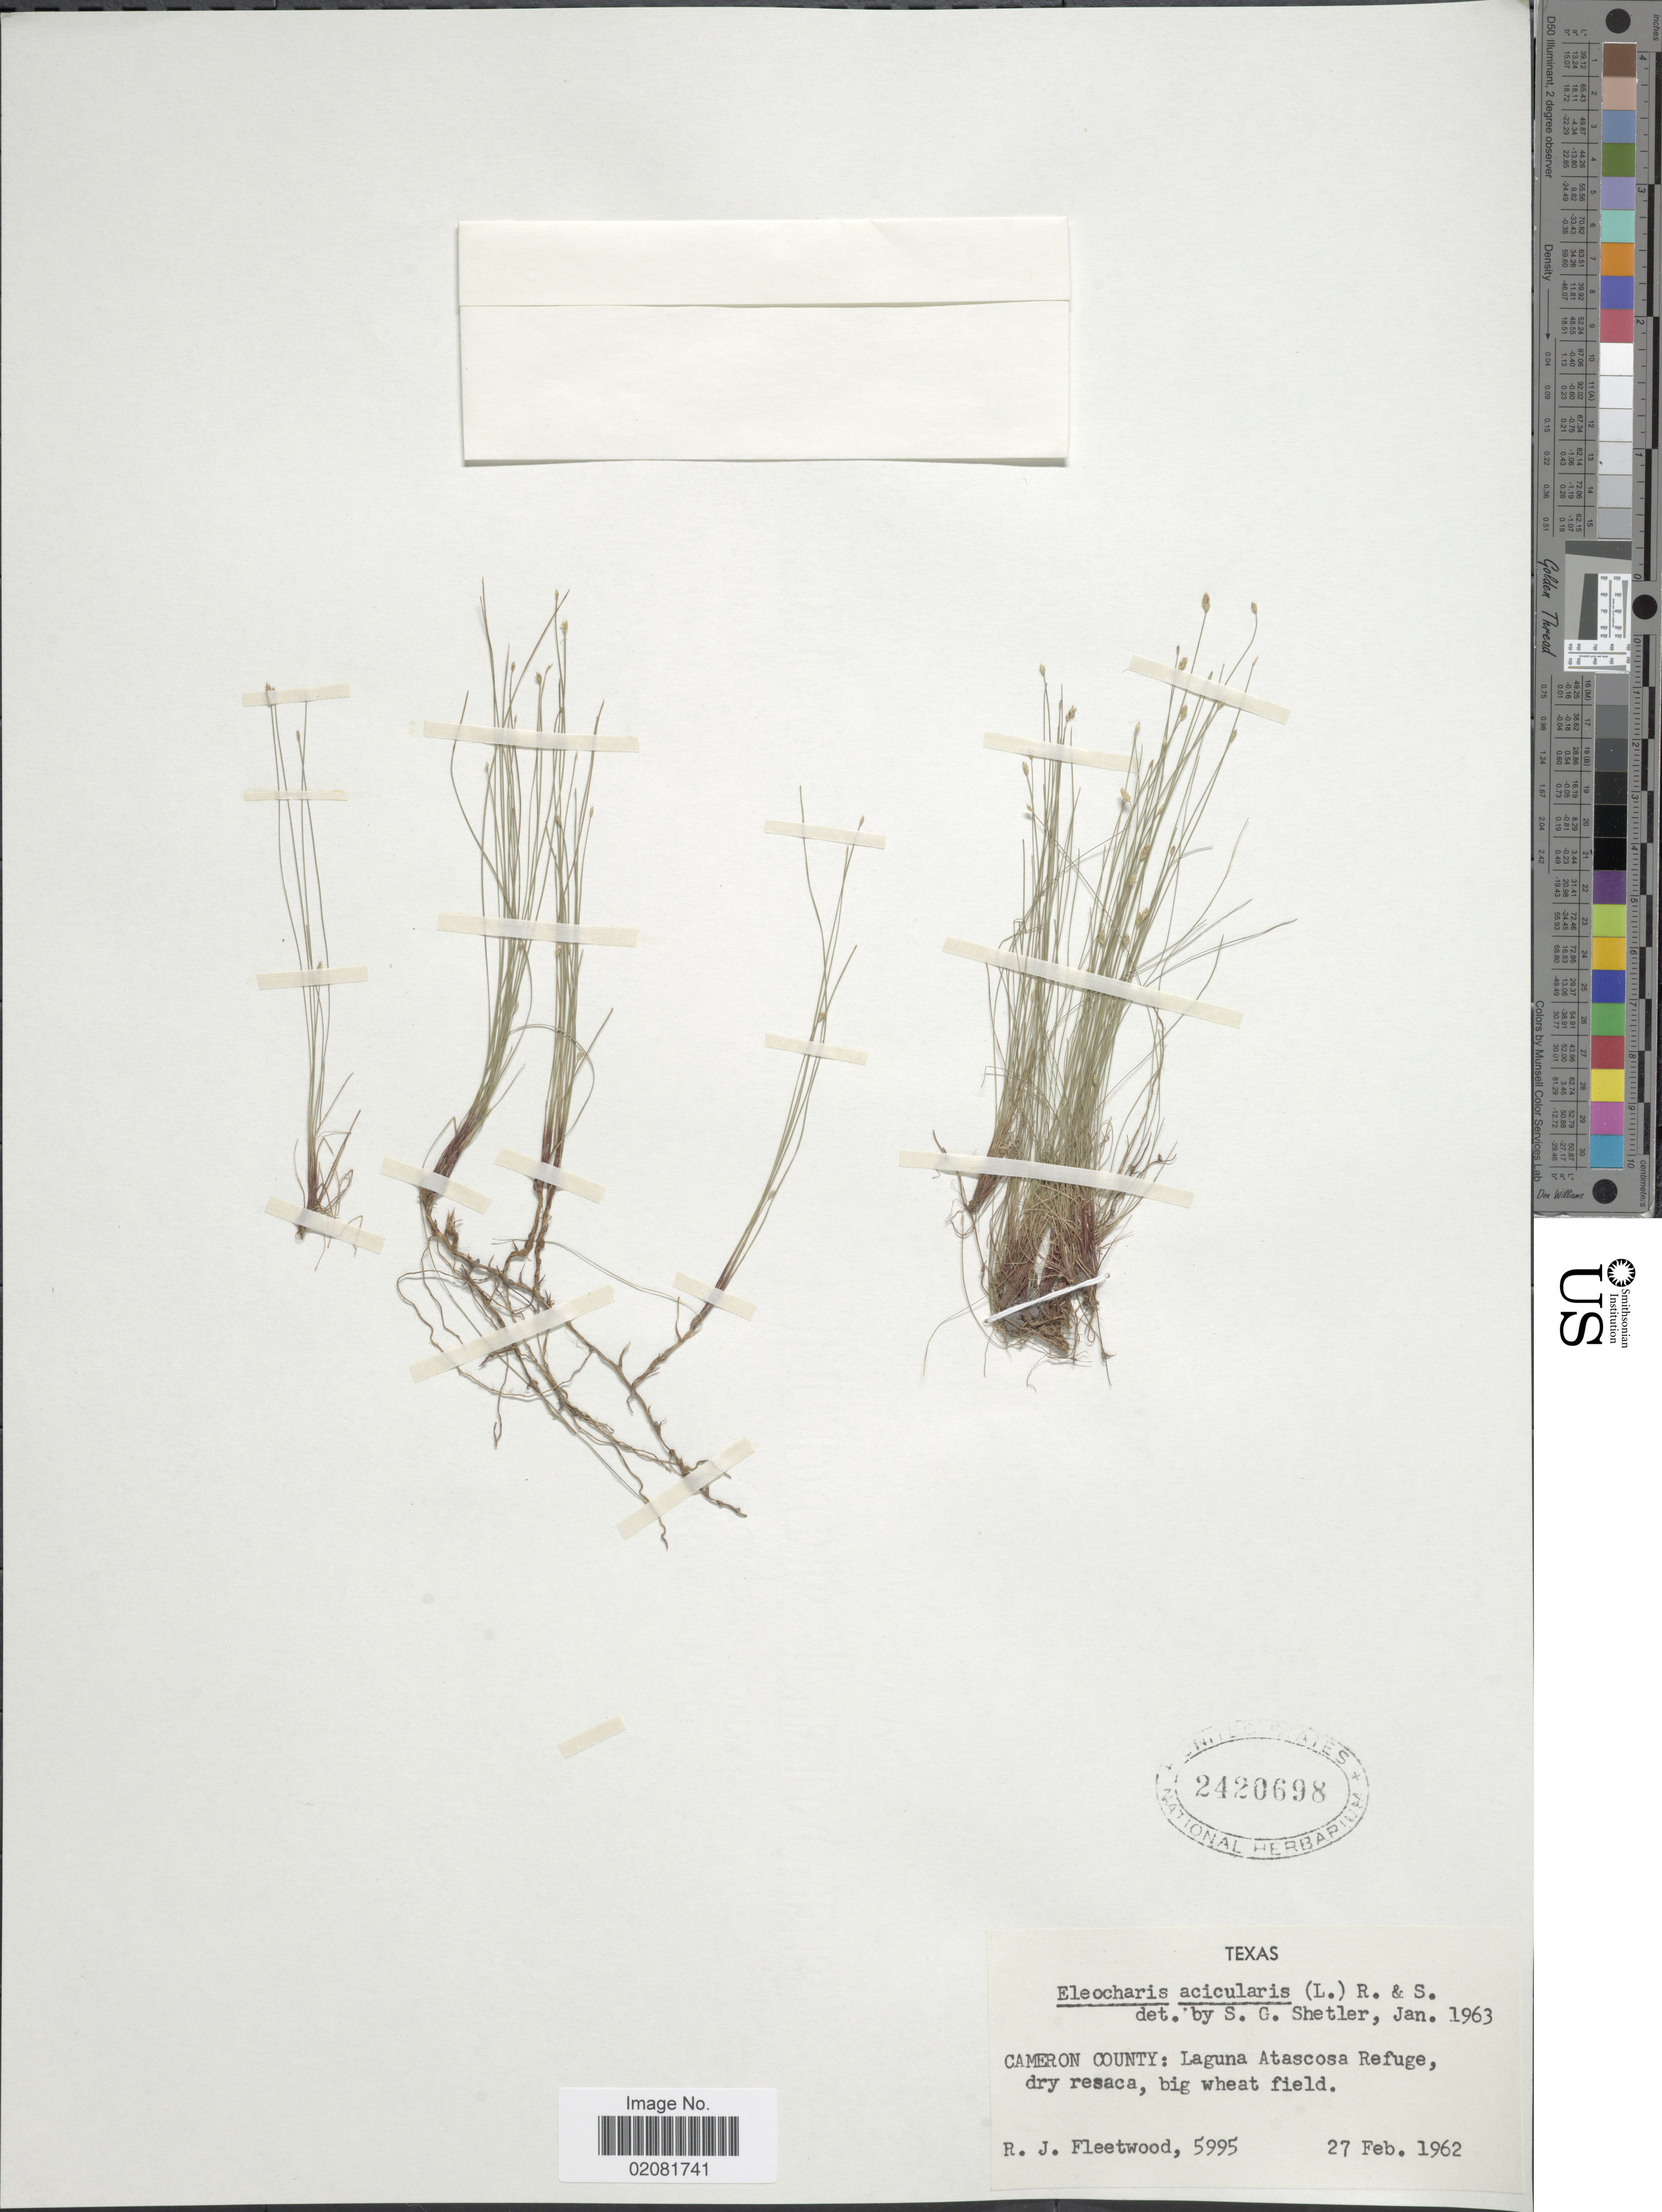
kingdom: Plantae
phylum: Tracheophyta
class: Liliopsida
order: Poales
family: Cyperaceae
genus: Eleocharis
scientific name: Eleocharis acicularis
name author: (L.) Roem. & Schult.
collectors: R. J. Fleetwood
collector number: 5995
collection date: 1962-02-27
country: United States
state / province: Texas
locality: Cameron County: Laguna Atascosa Refuge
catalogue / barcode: US 2420698